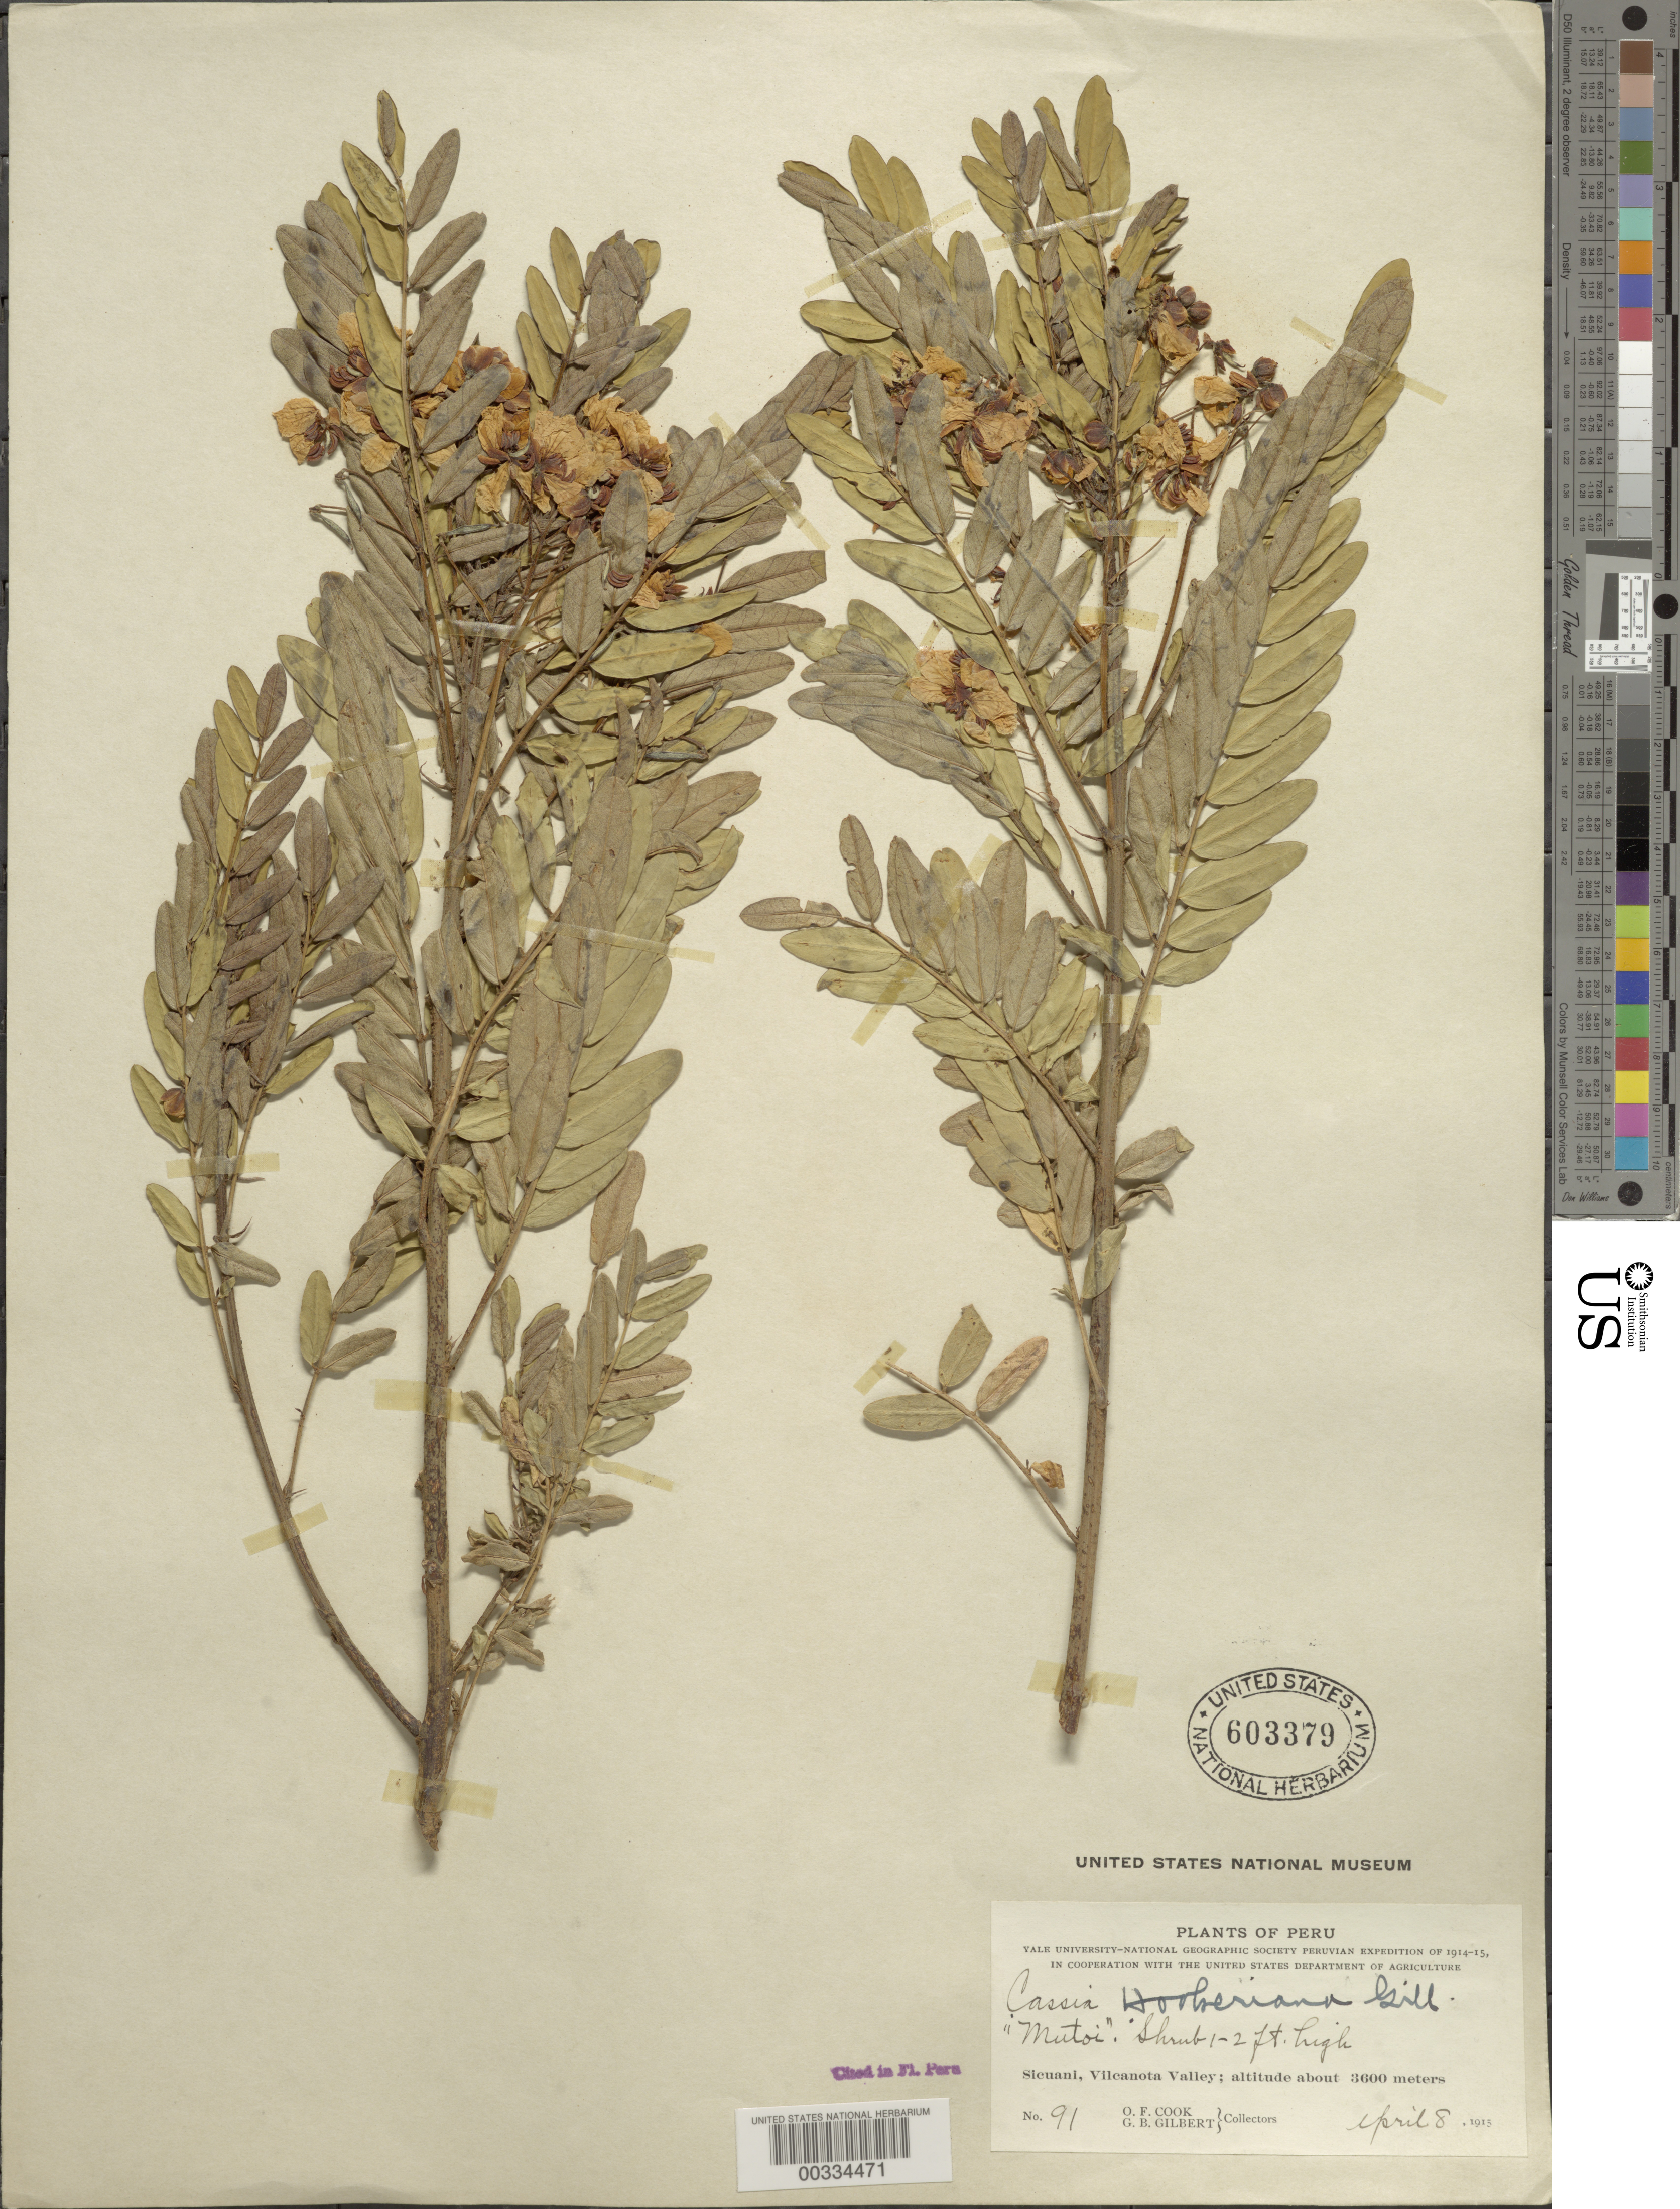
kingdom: Plantae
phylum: Tracheophyta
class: Magnoliopsida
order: Fabales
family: Fabaceae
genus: Senna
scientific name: Senna hookeriana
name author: Vatke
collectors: O. F. Cook & G. B. Gilbert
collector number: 91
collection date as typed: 08 Apr 1915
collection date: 1915-04-08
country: Peru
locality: Sicuani, Vilcanota Valley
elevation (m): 3600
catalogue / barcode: US 603379